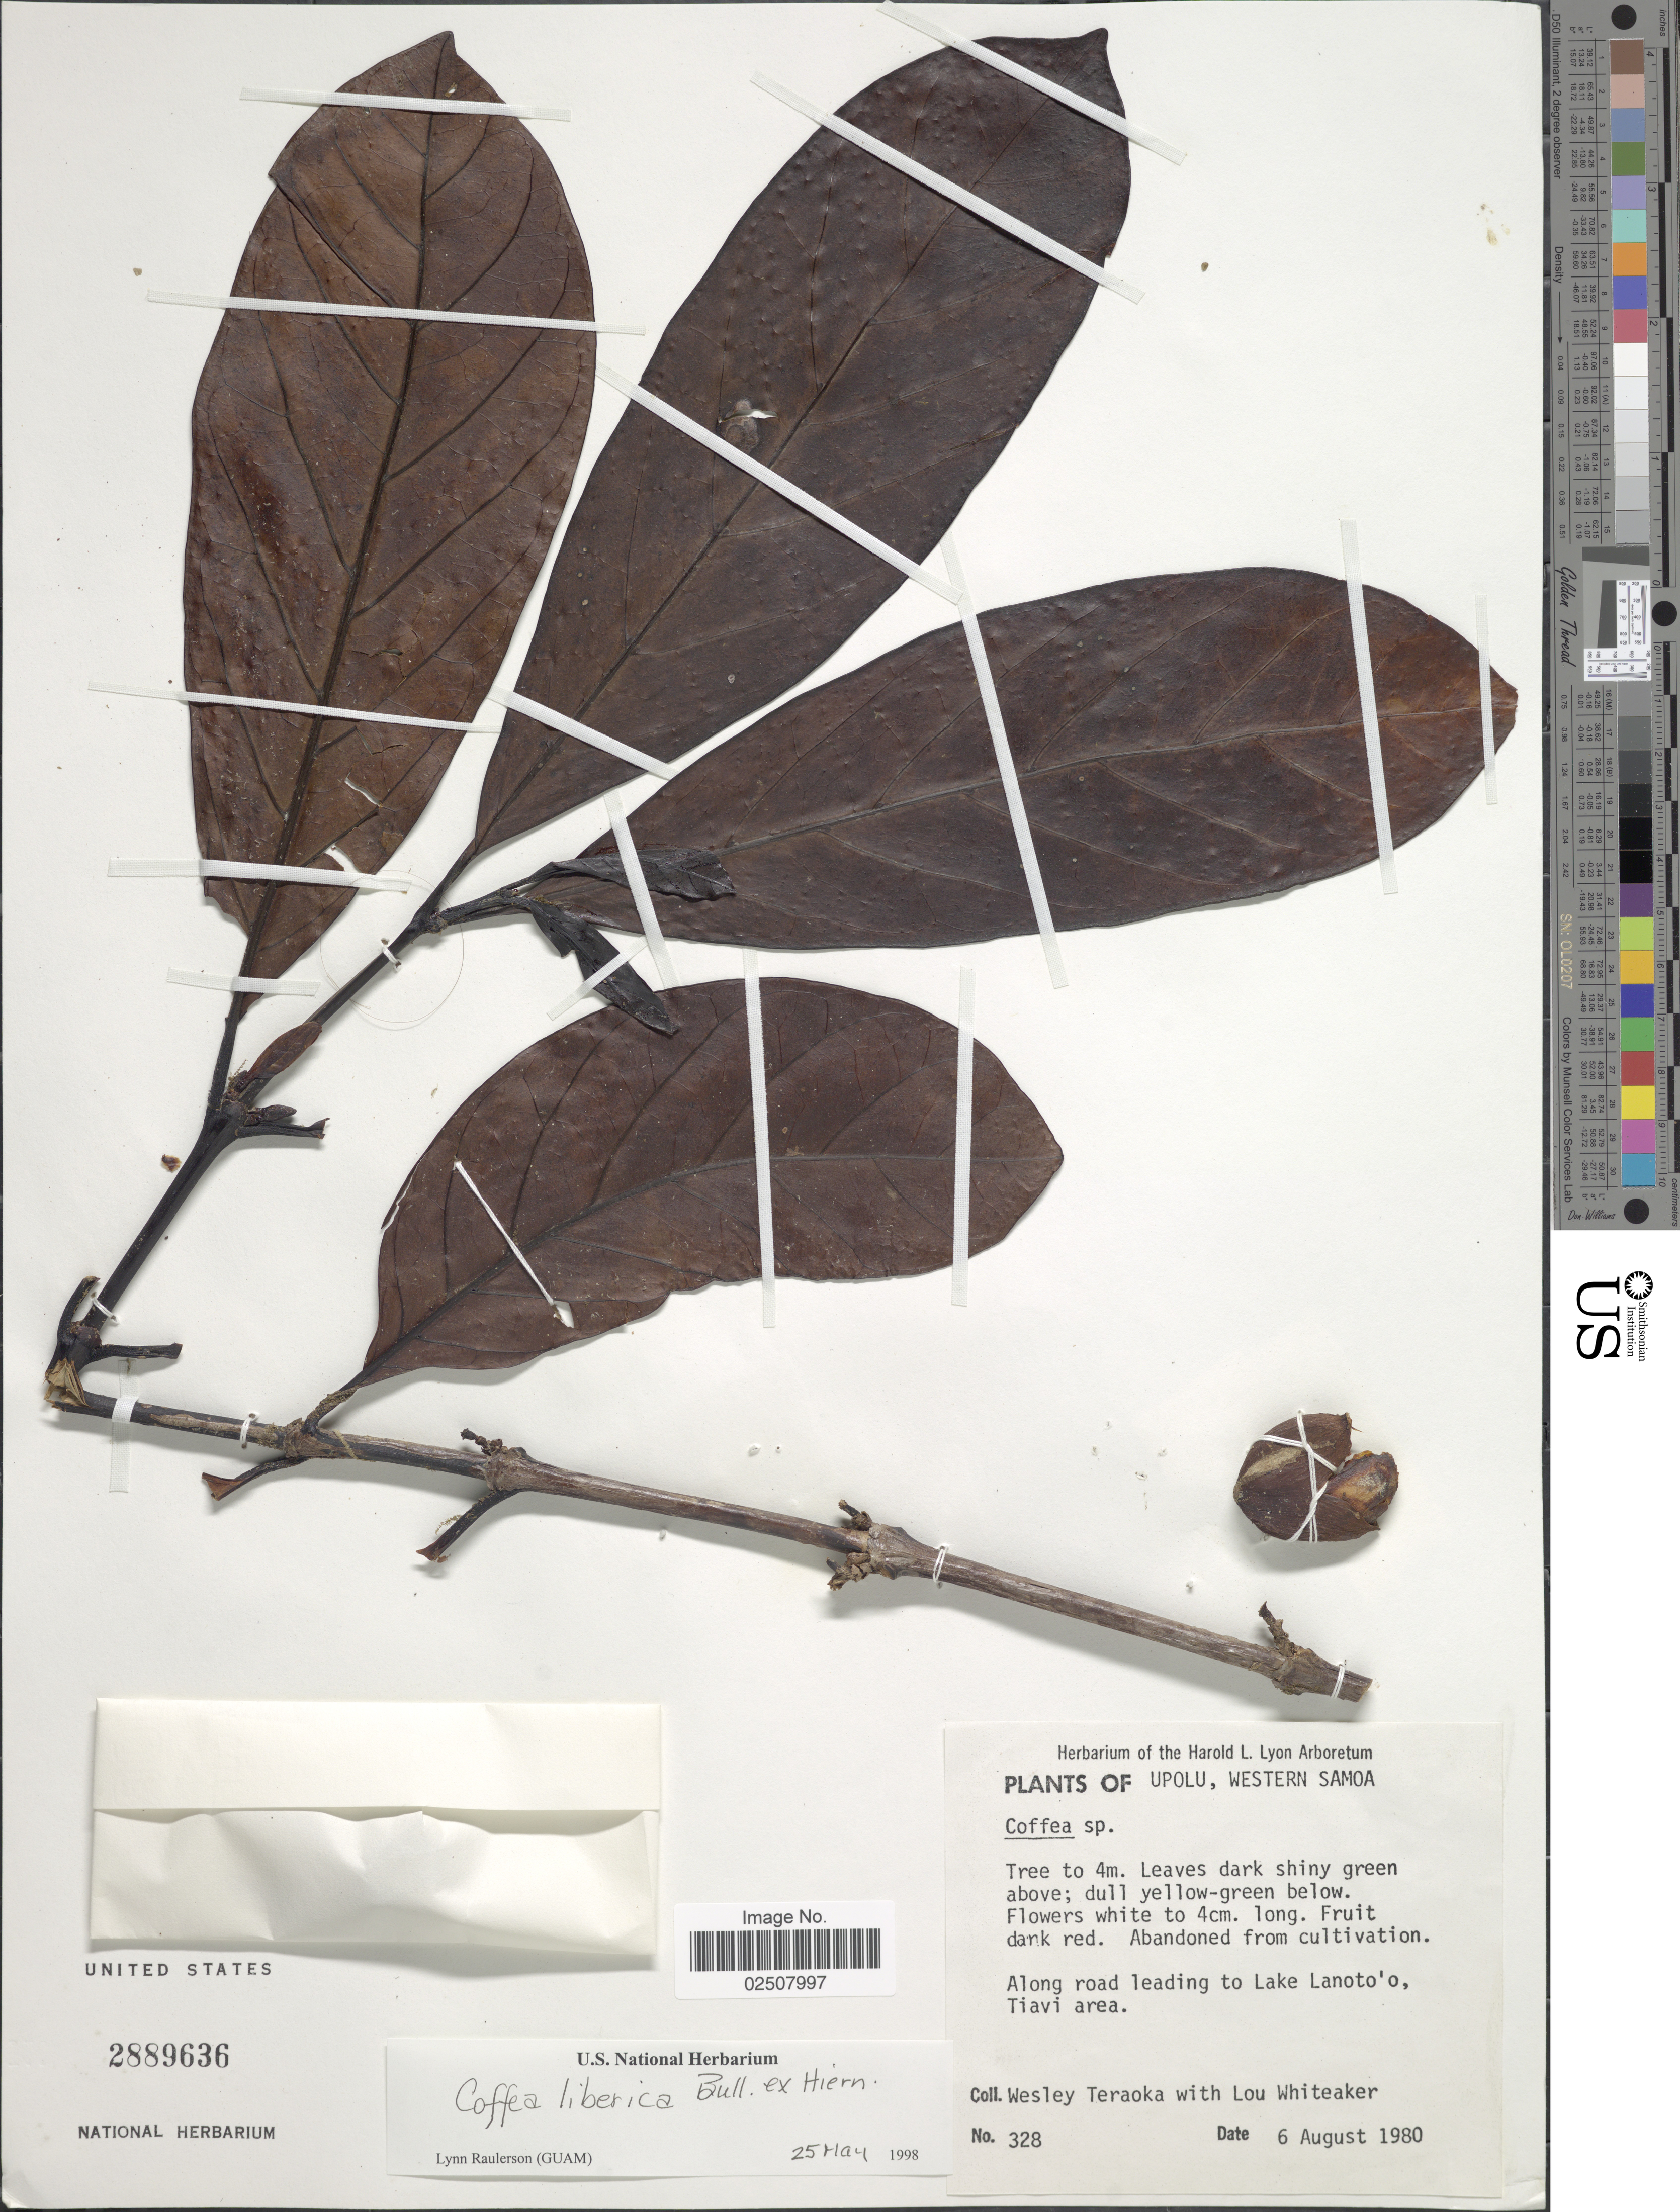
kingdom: Plantae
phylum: Tracheophyta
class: Magnoliopsida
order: Gentianales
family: Rubiaceae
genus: Coffea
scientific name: Coffea liberica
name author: Hiern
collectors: W. Teraoka & L. Whiteaker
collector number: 328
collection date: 1980-08-06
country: Samoa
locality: Upolu, Along road leading to Lake Lanato'o, Tiavi area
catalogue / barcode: US 2889636